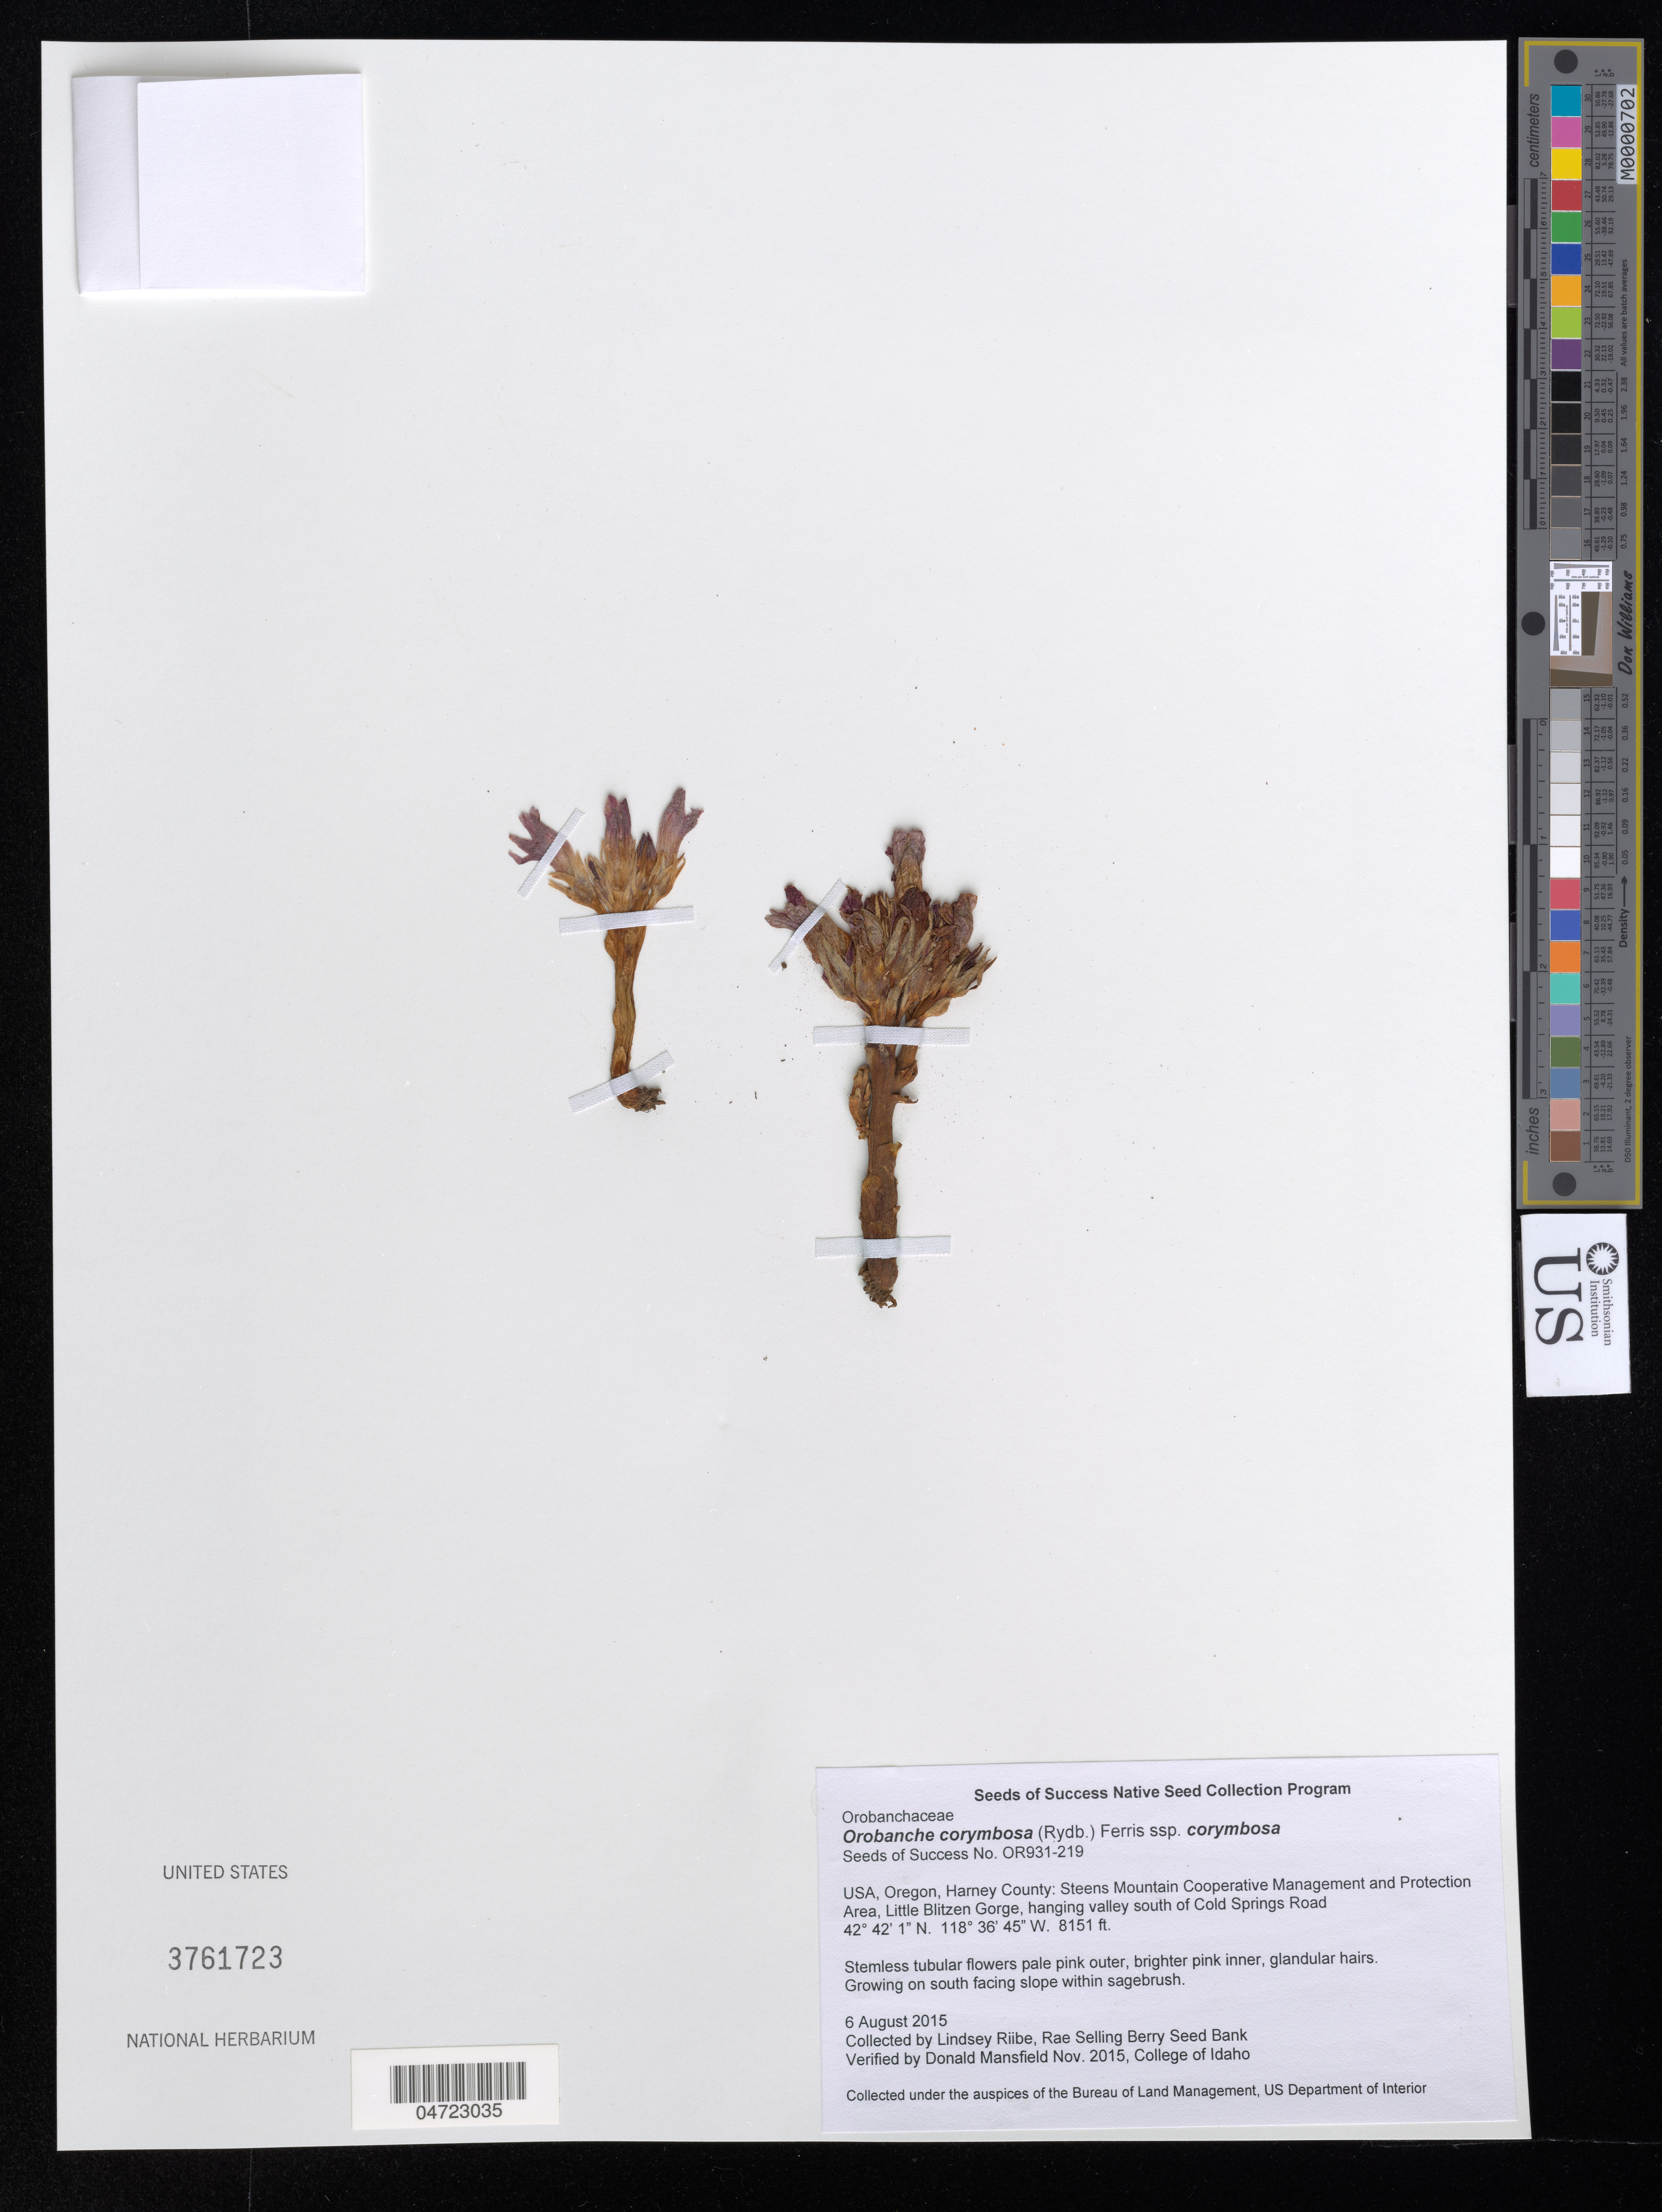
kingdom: Plantae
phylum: Tracheophyta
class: Magnoliopsida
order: Lamiales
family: Orobanchaceae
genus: Orobanche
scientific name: Orobanche corymbosa subsp. corymbosa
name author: (Rydb.) Ferris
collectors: L. Riibe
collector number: OR931-219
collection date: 2015-08-06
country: United States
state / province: Oregon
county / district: Harney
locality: Harney County: Steens Mountain Cooperative Management and Protection Area, Little Blitzen Gorge, hanging valley south of Cold Springs Road.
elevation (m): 2484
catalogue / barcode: US 3761723